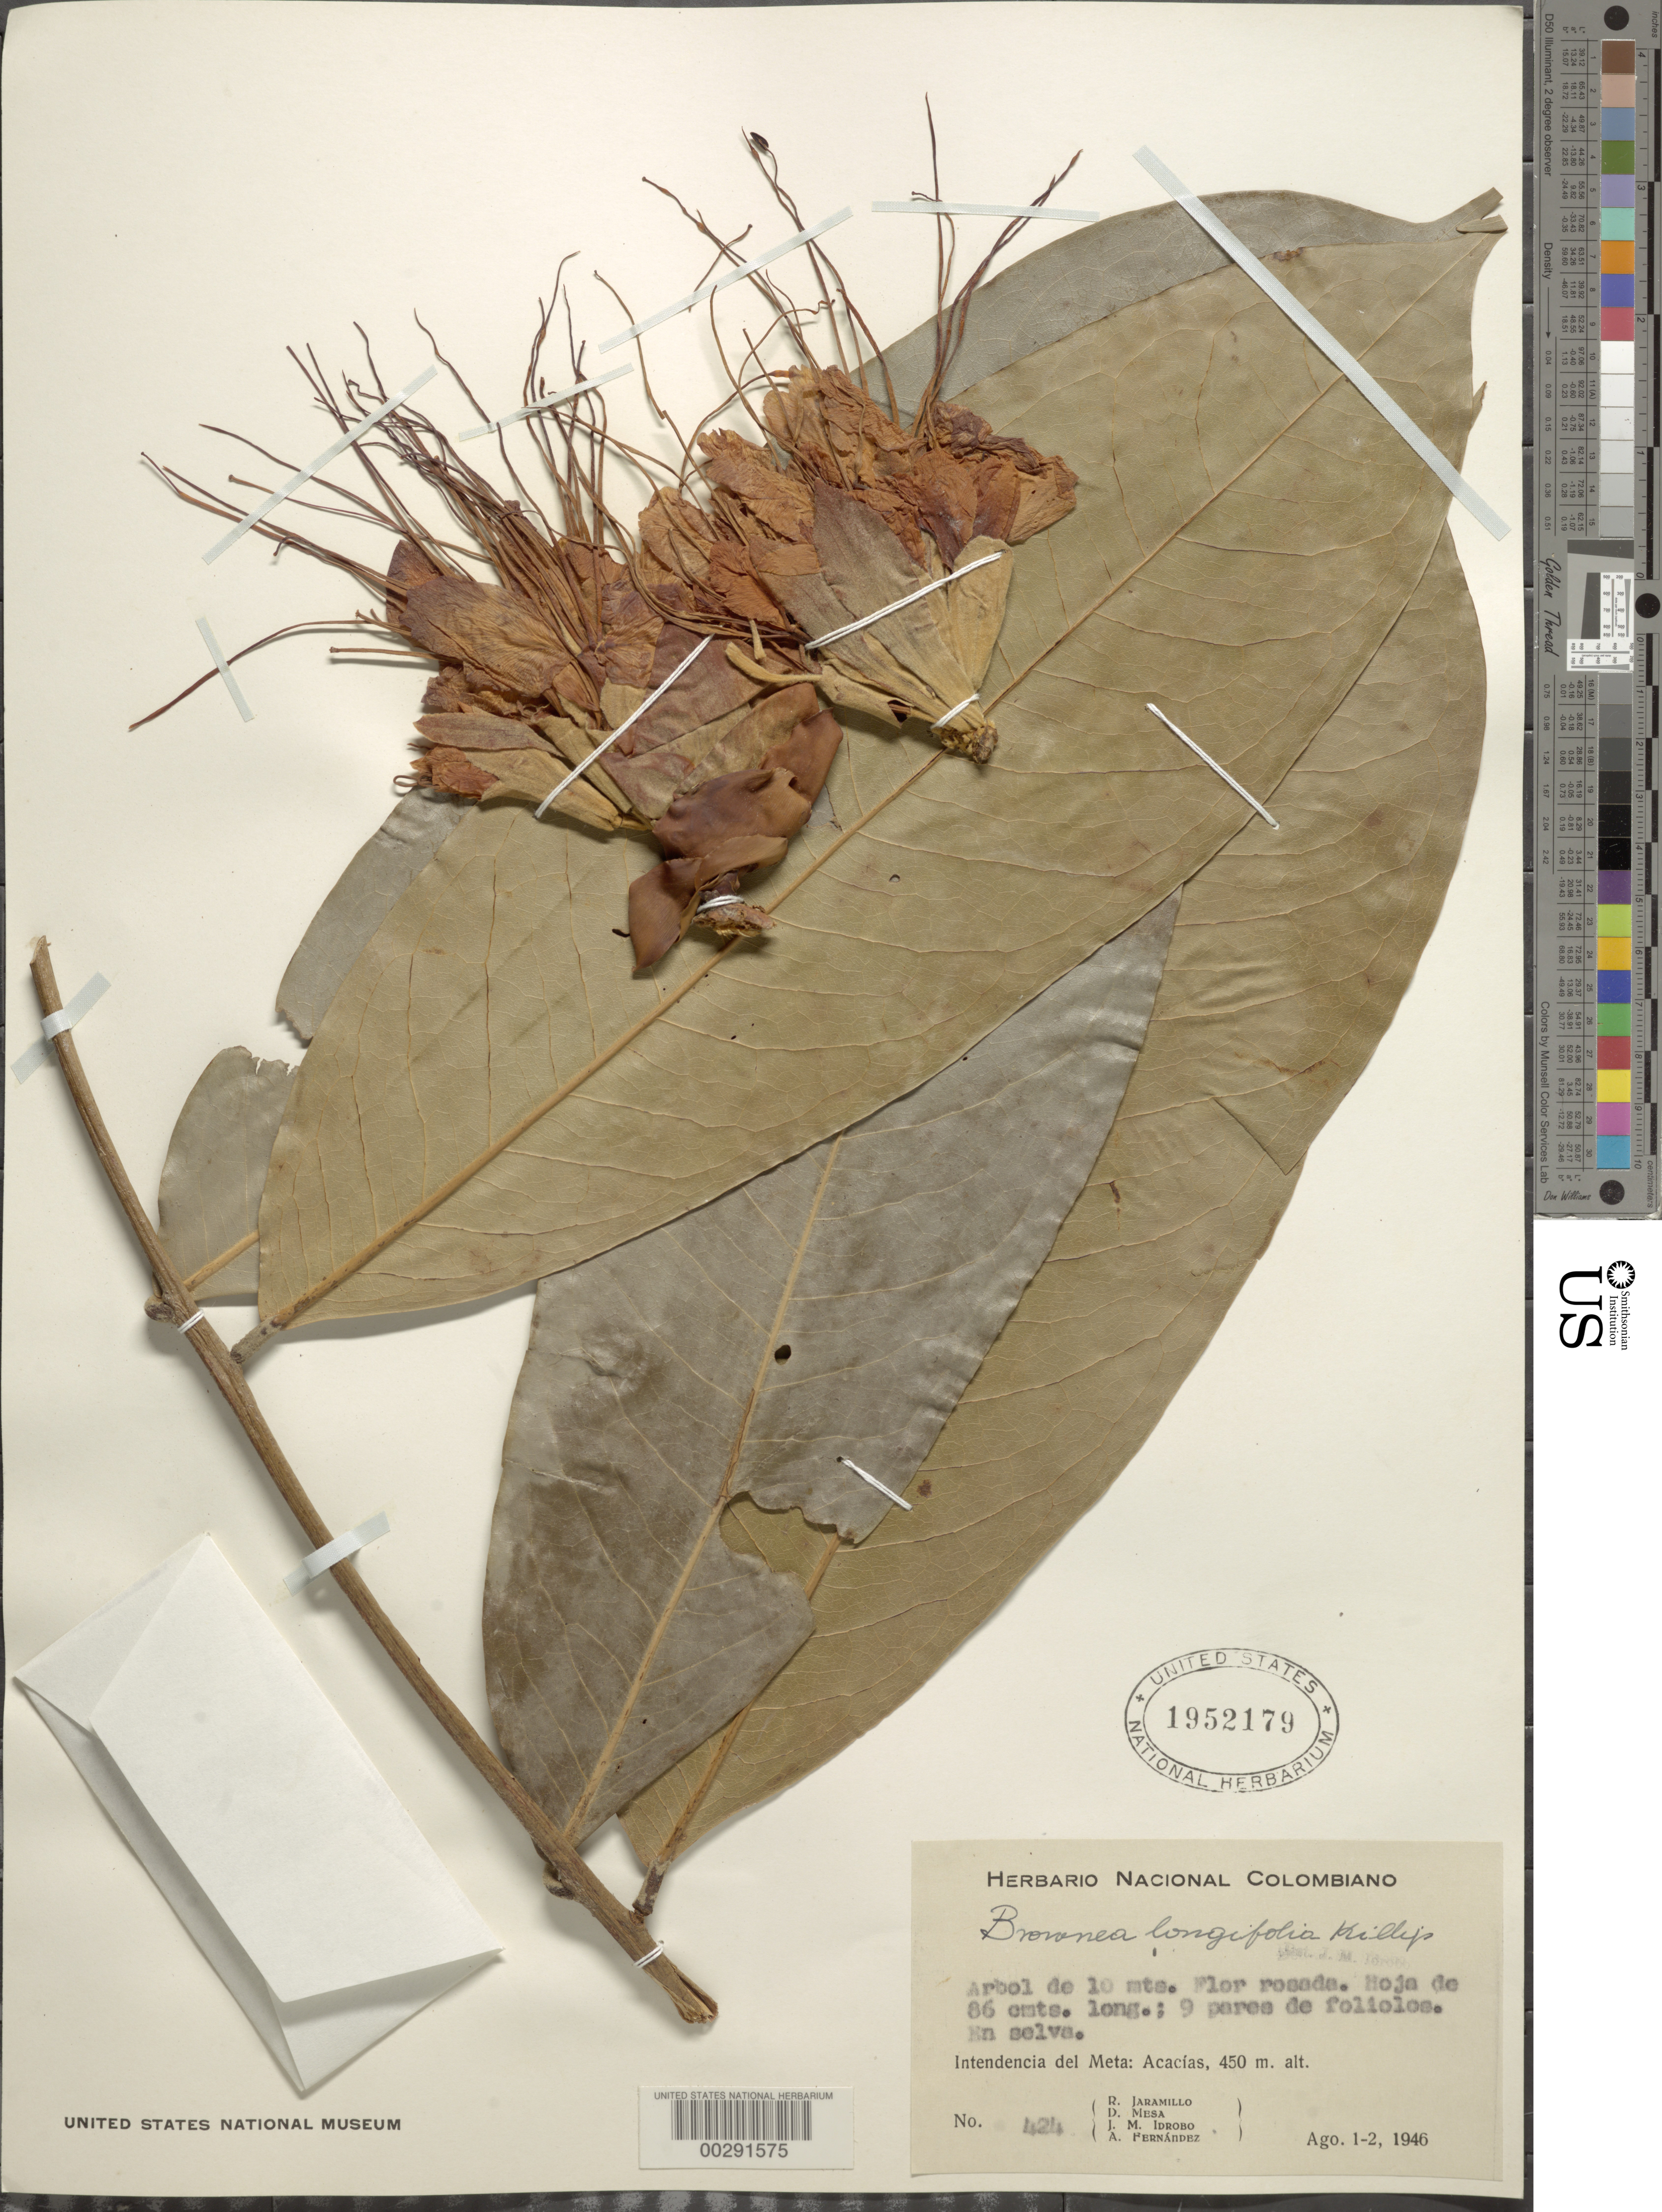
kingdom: Plantae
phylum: Tracheophyta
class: Magnoliopsida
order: Fabales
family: Fabaceae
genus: Brownea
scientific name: Brownea macrophylla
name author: B.L. Linden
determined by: Santos-Silva, J.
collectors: R. Jaramillo M., D. Mesa, J. M. Idrobo & Á. Fernández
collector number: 424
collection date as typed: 01 Aug 1946 to 02 Aug 1946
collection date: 1946-08-01/1946-08-02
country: Colombia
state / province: Meta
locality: Acacias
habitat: Forest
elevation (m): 450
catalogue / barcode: US 1952179